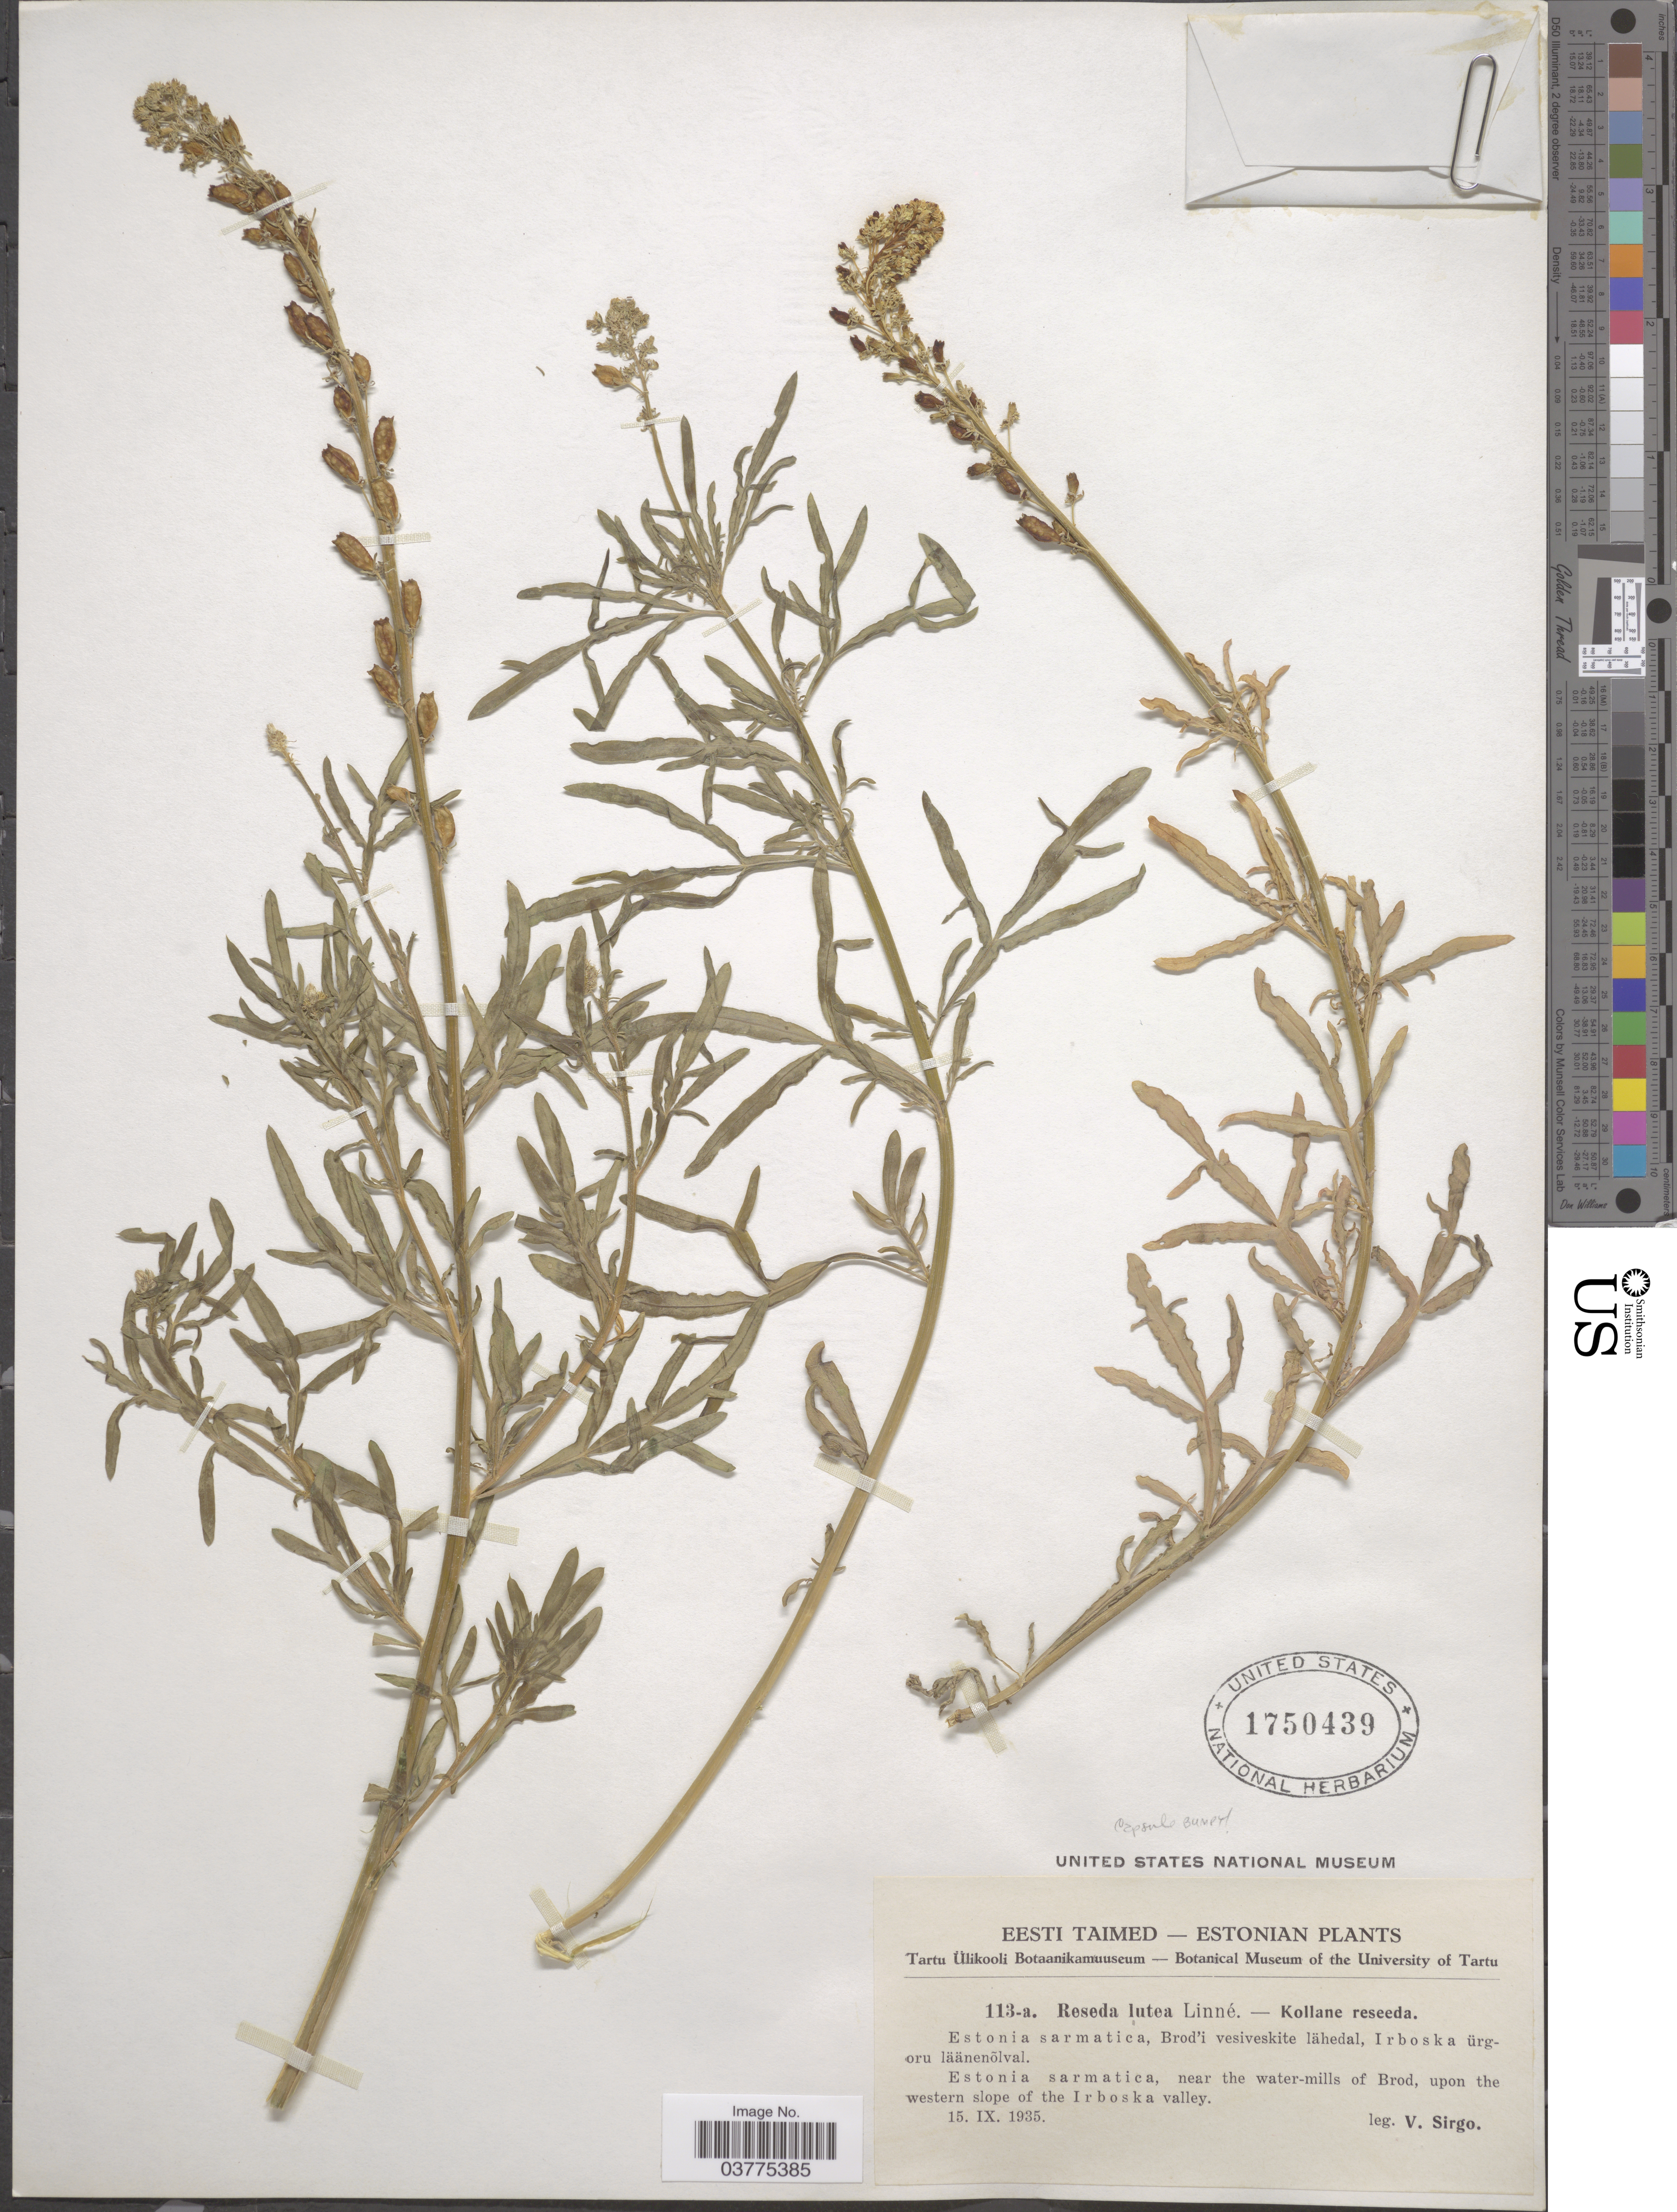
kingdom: Plantae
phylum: Tracheophyta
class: Magnoliopsida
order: Brassicales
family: Resedaceae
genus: Reseda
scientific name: Reseda lutea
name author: L.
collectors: V. Sirgo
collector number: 113-a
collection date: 1935-09-15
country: Estonia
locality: Estonia sarmatica, near the water-mills of Brod, upon the western slope of the Irboska valley.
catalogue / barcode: US 1750439